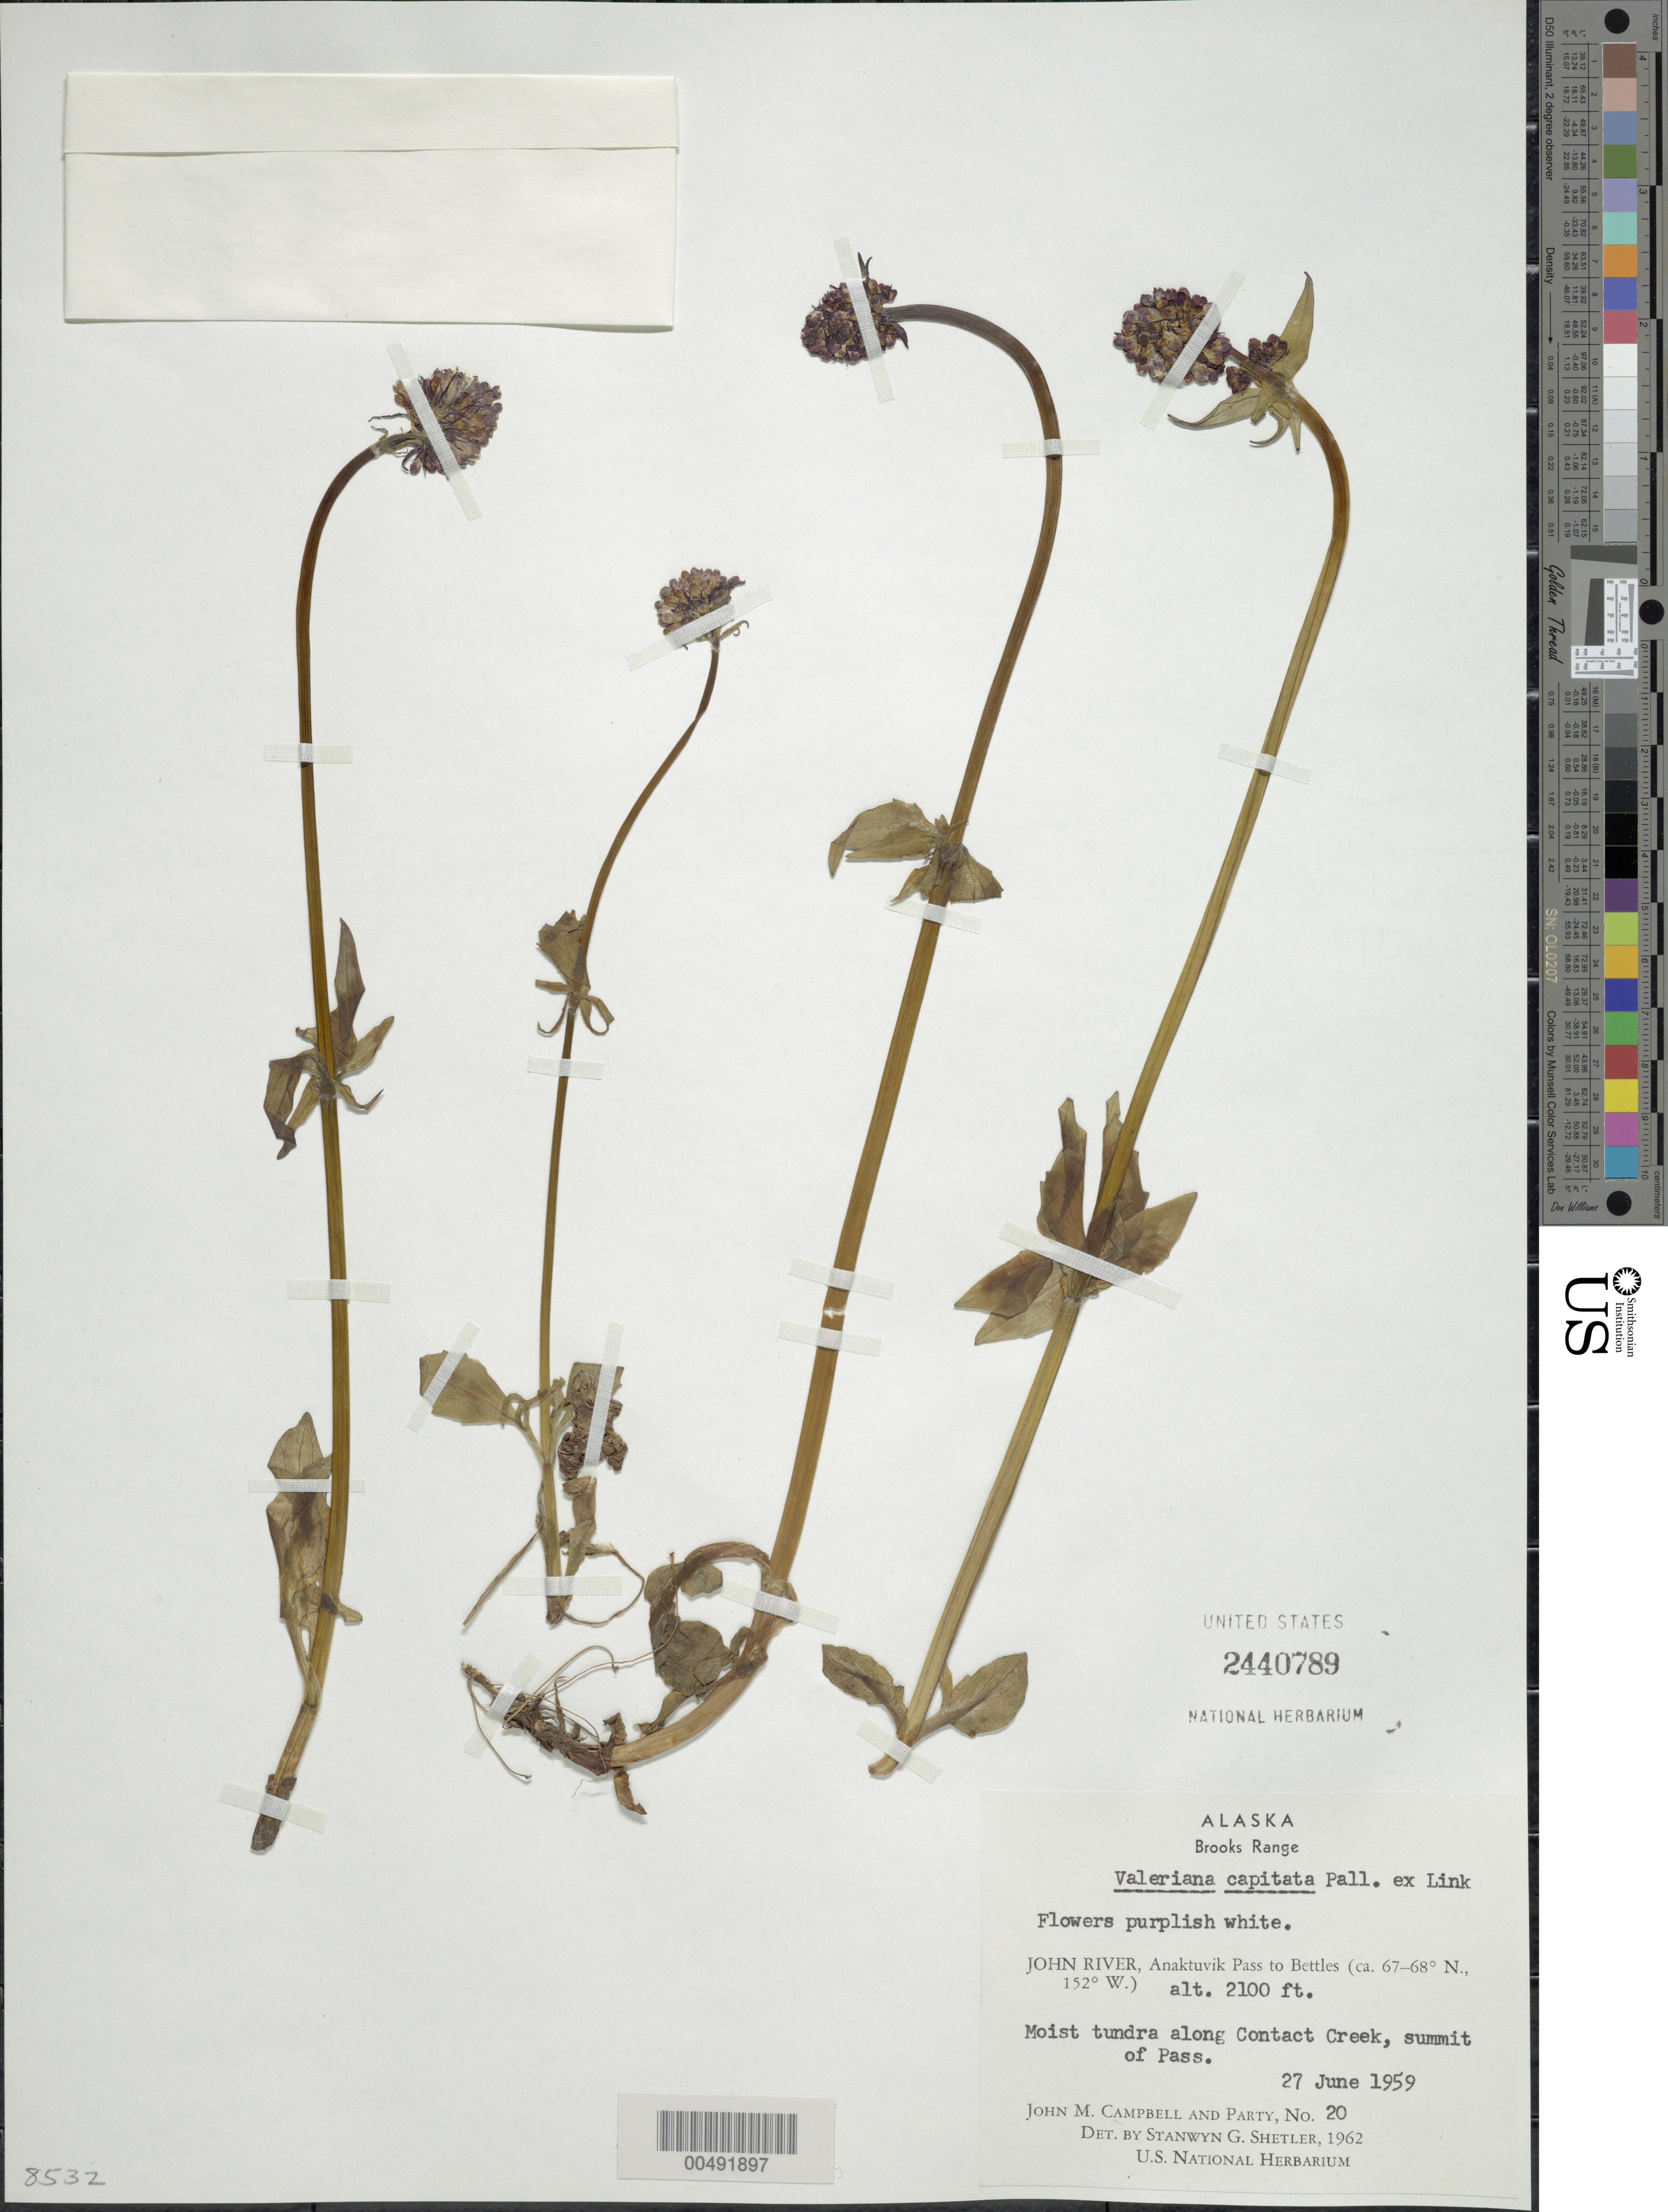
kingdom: Plantae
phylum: Tracheophyta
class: Magnoliopsida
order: Dipsacales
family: Caprifoliaceae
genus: Valeriana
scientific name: Valeriana capitata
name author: Link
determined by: Shetler, Stanwyn G., (US), NMNH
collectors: J. M. Campbell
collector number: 20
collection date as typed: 27 Jun 1959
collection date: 1959-06-27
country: United States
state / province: Alaska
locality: Brooks Range, John River, summit of Anaktuvuk Pass, along Contact Creek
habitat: moist tundra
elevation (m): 640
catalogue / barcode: US 2440789